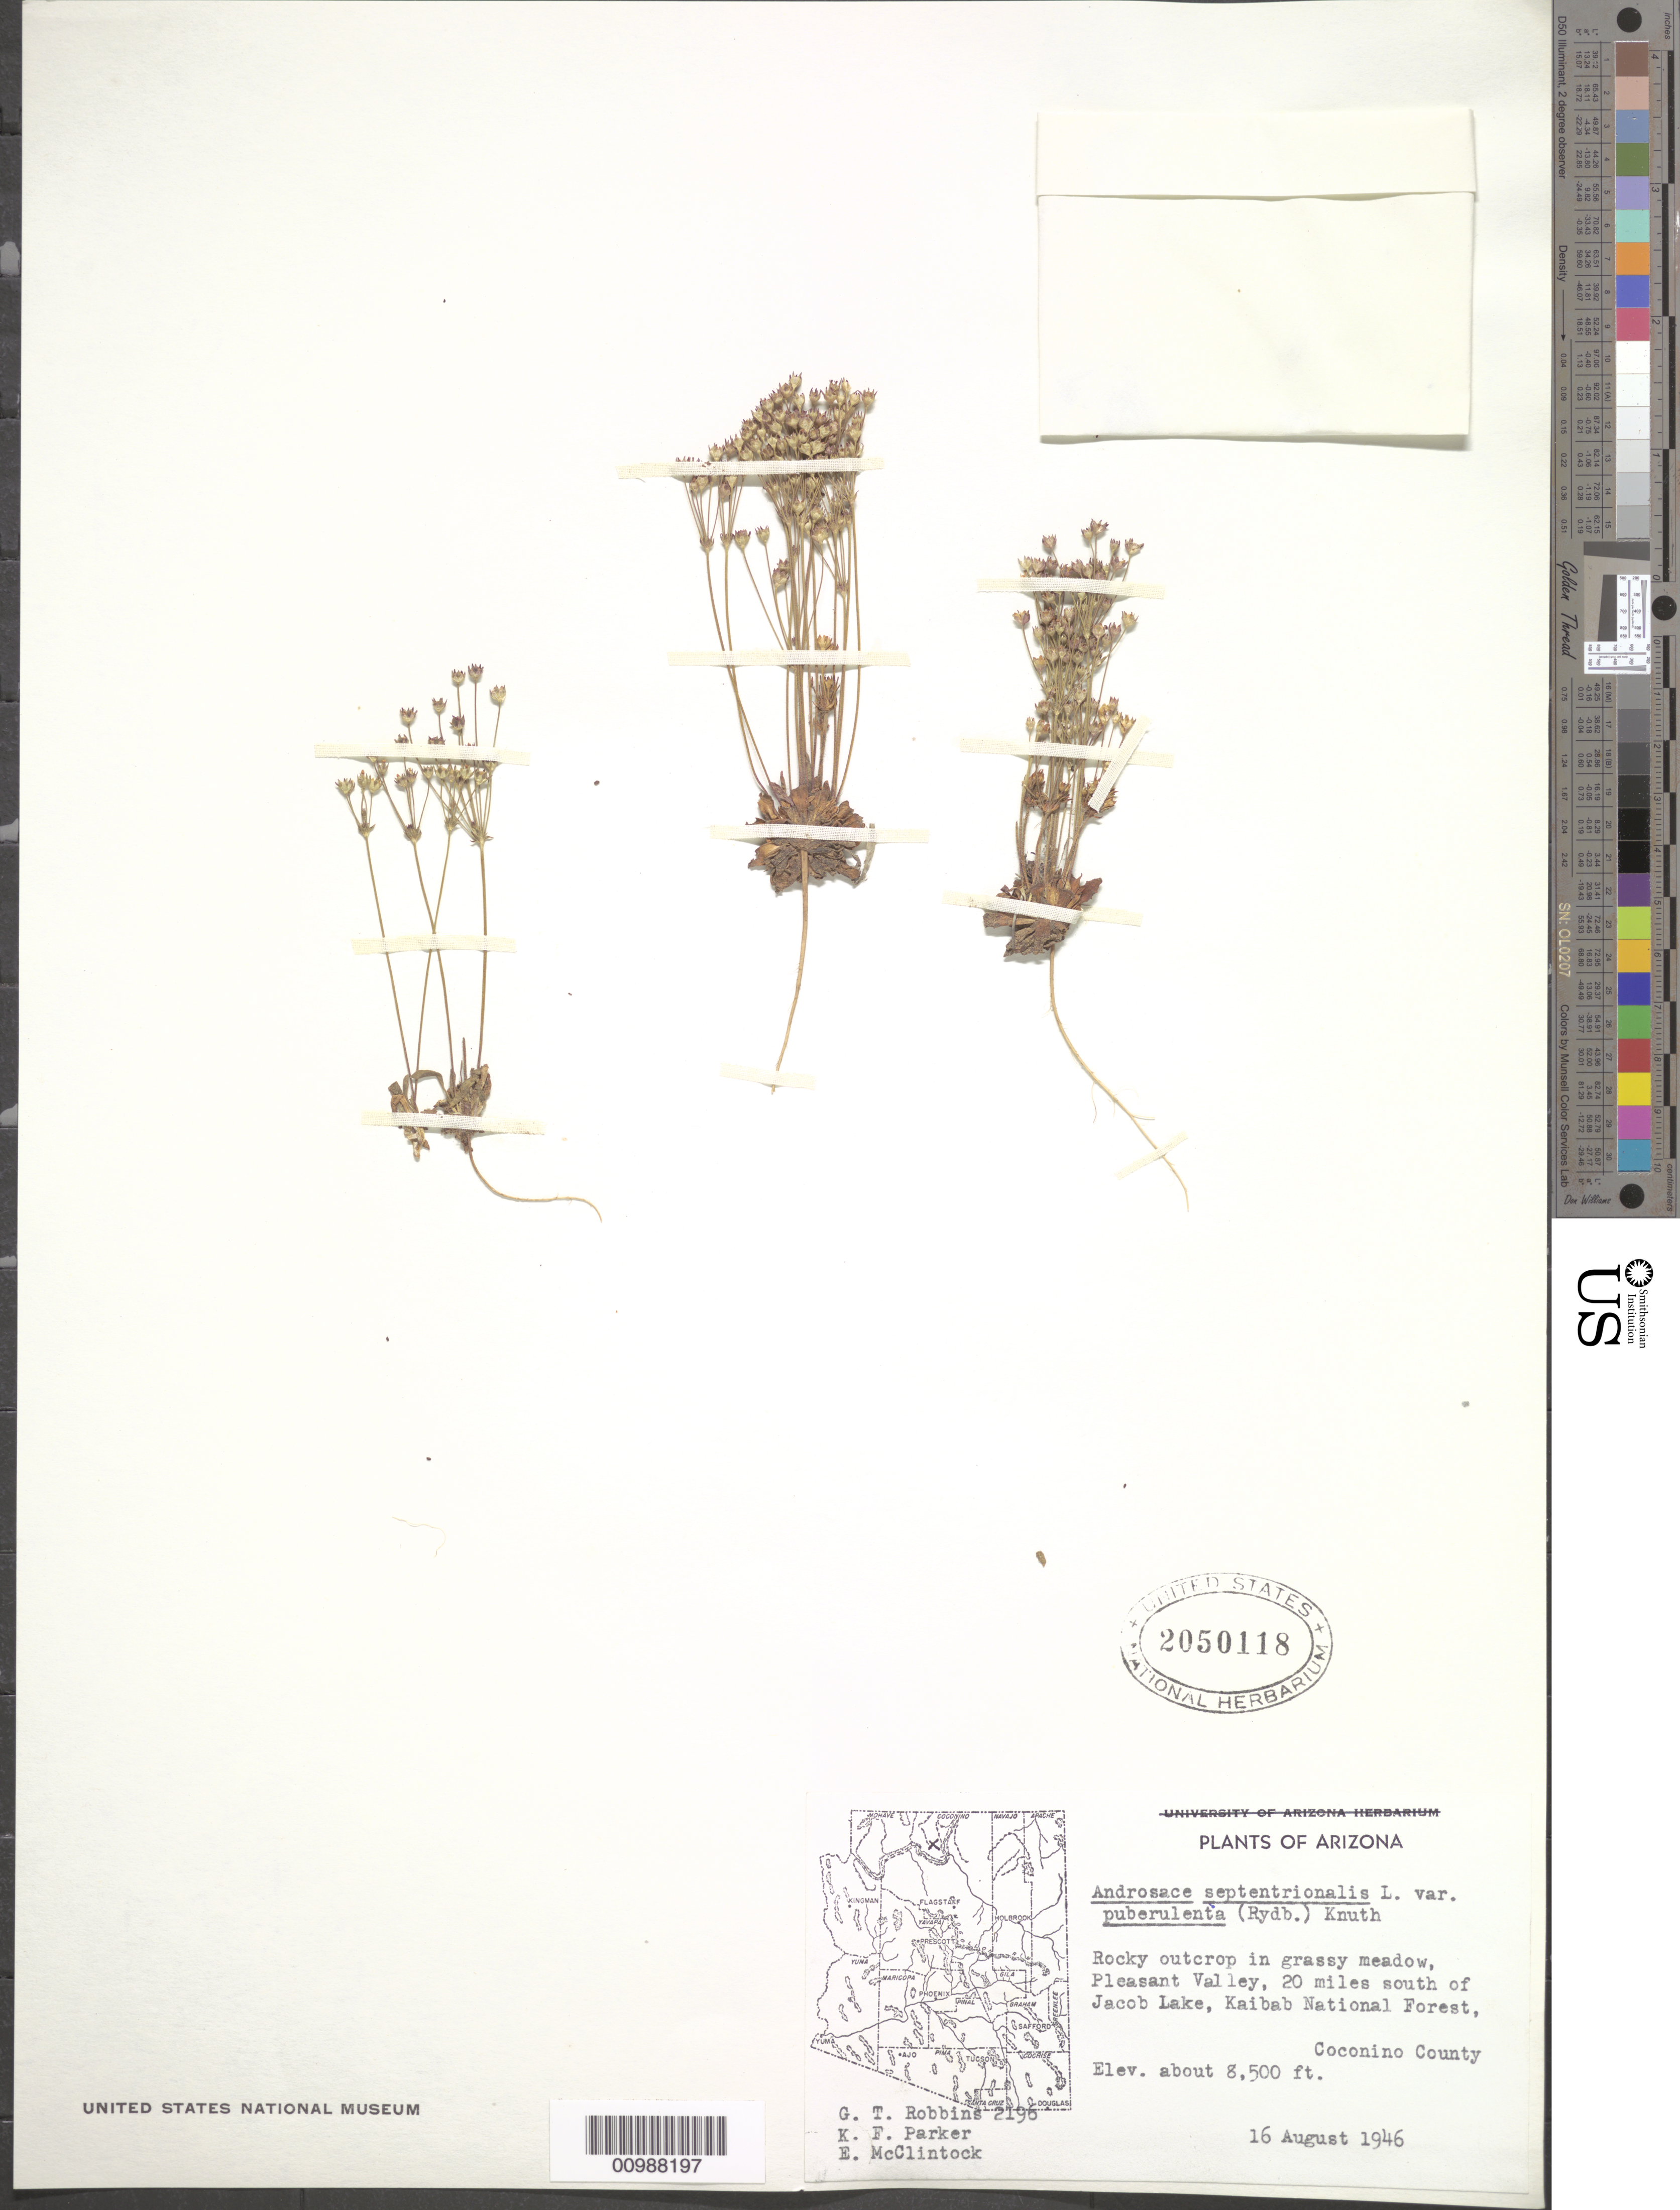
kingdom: Plantae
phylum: Tracheophyta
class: Magnoliopsida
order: Ericales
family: Primulaceae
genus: Androsace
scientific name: Androsace septentrionalis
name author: L.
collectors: G. T. Robbins & K. F. Parker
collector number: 2196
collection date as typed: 16 Aug 1946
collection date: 1946-08-16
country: United States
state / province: Arizona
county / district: Coconino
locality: Rocky outcrop in grassy meadow, Pleasant Valley. 20 miles north of Jacob Lake, Kaibab National Forest.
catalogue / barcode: US 2050118